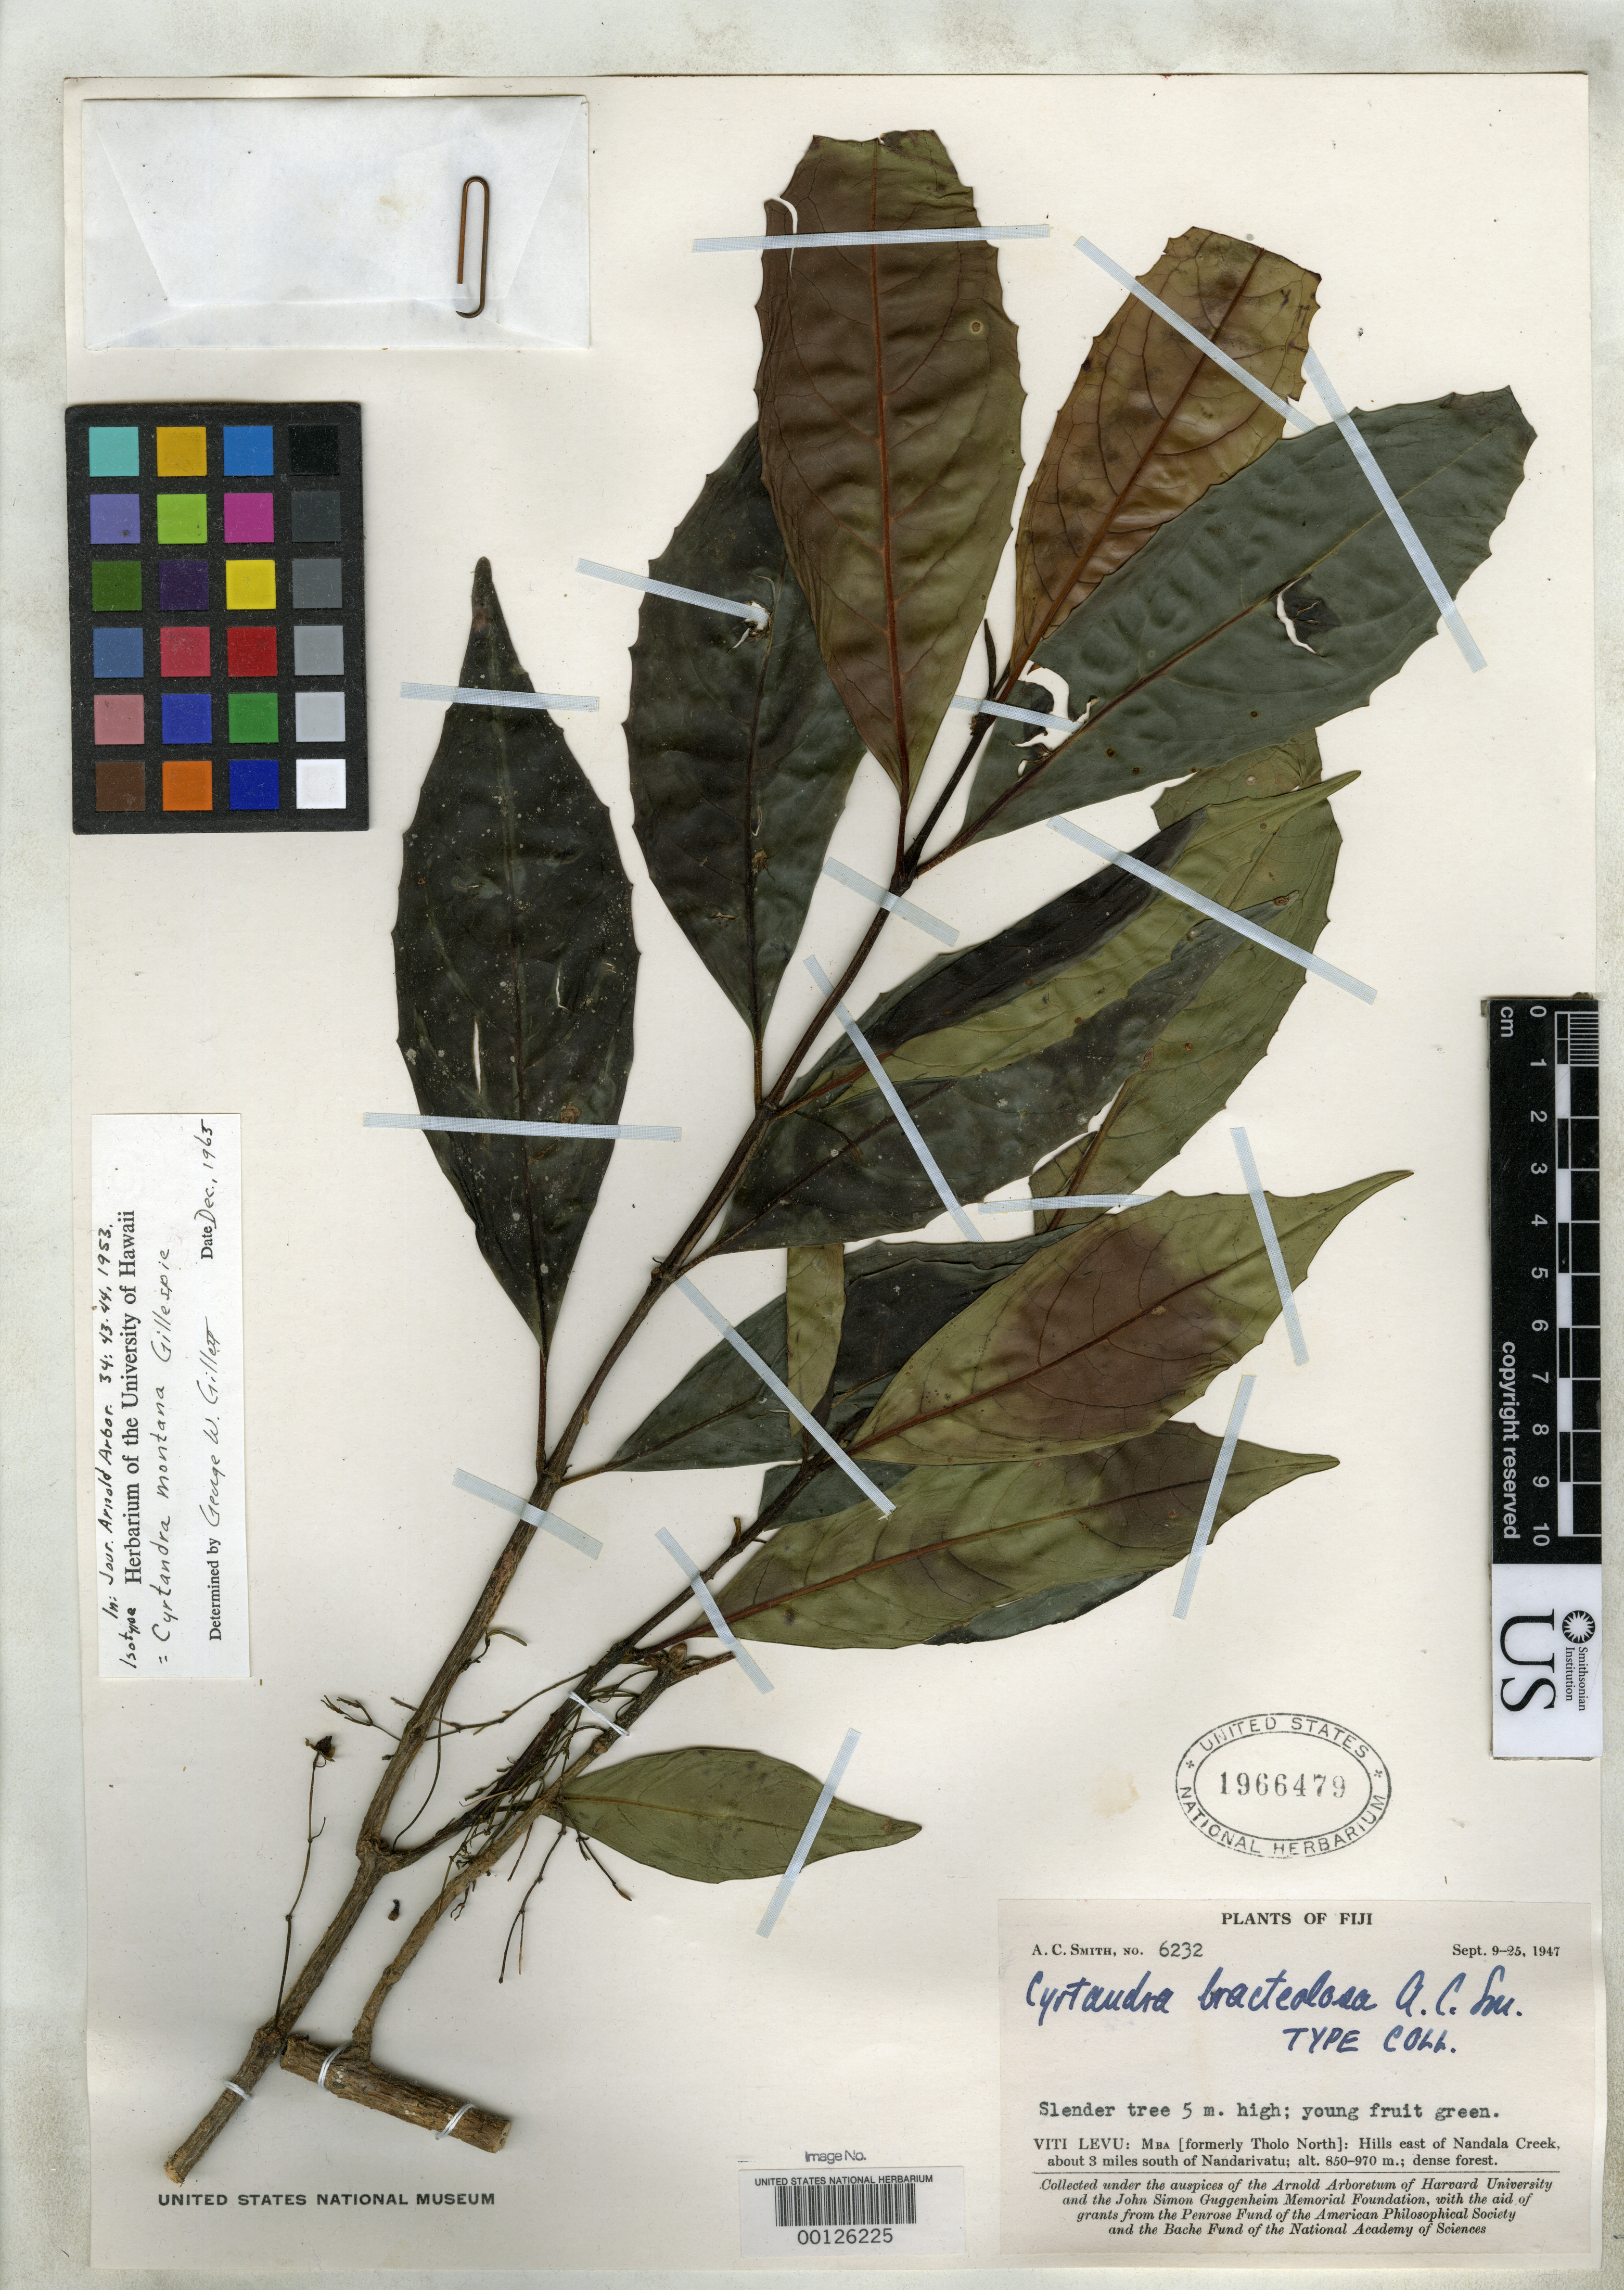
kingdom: Plantae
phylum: Tracheophyta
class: Magnoliopsida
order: Lamiales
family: Gesneriaceae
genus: Cyrtandra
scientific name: Cyrtandra bracteolosa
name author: A.C. Sm.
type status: Isotype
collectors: A. C. Smith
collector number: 6232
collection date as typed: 25 Sep 1947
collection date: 1947-09-25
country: Fiji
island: Viti Levu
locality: Mba (formerly Tholo North): hills east of Nandala Creek, south of Nandarwatu. [Viti Levu Group]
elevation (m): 850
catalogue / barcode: US 1966479